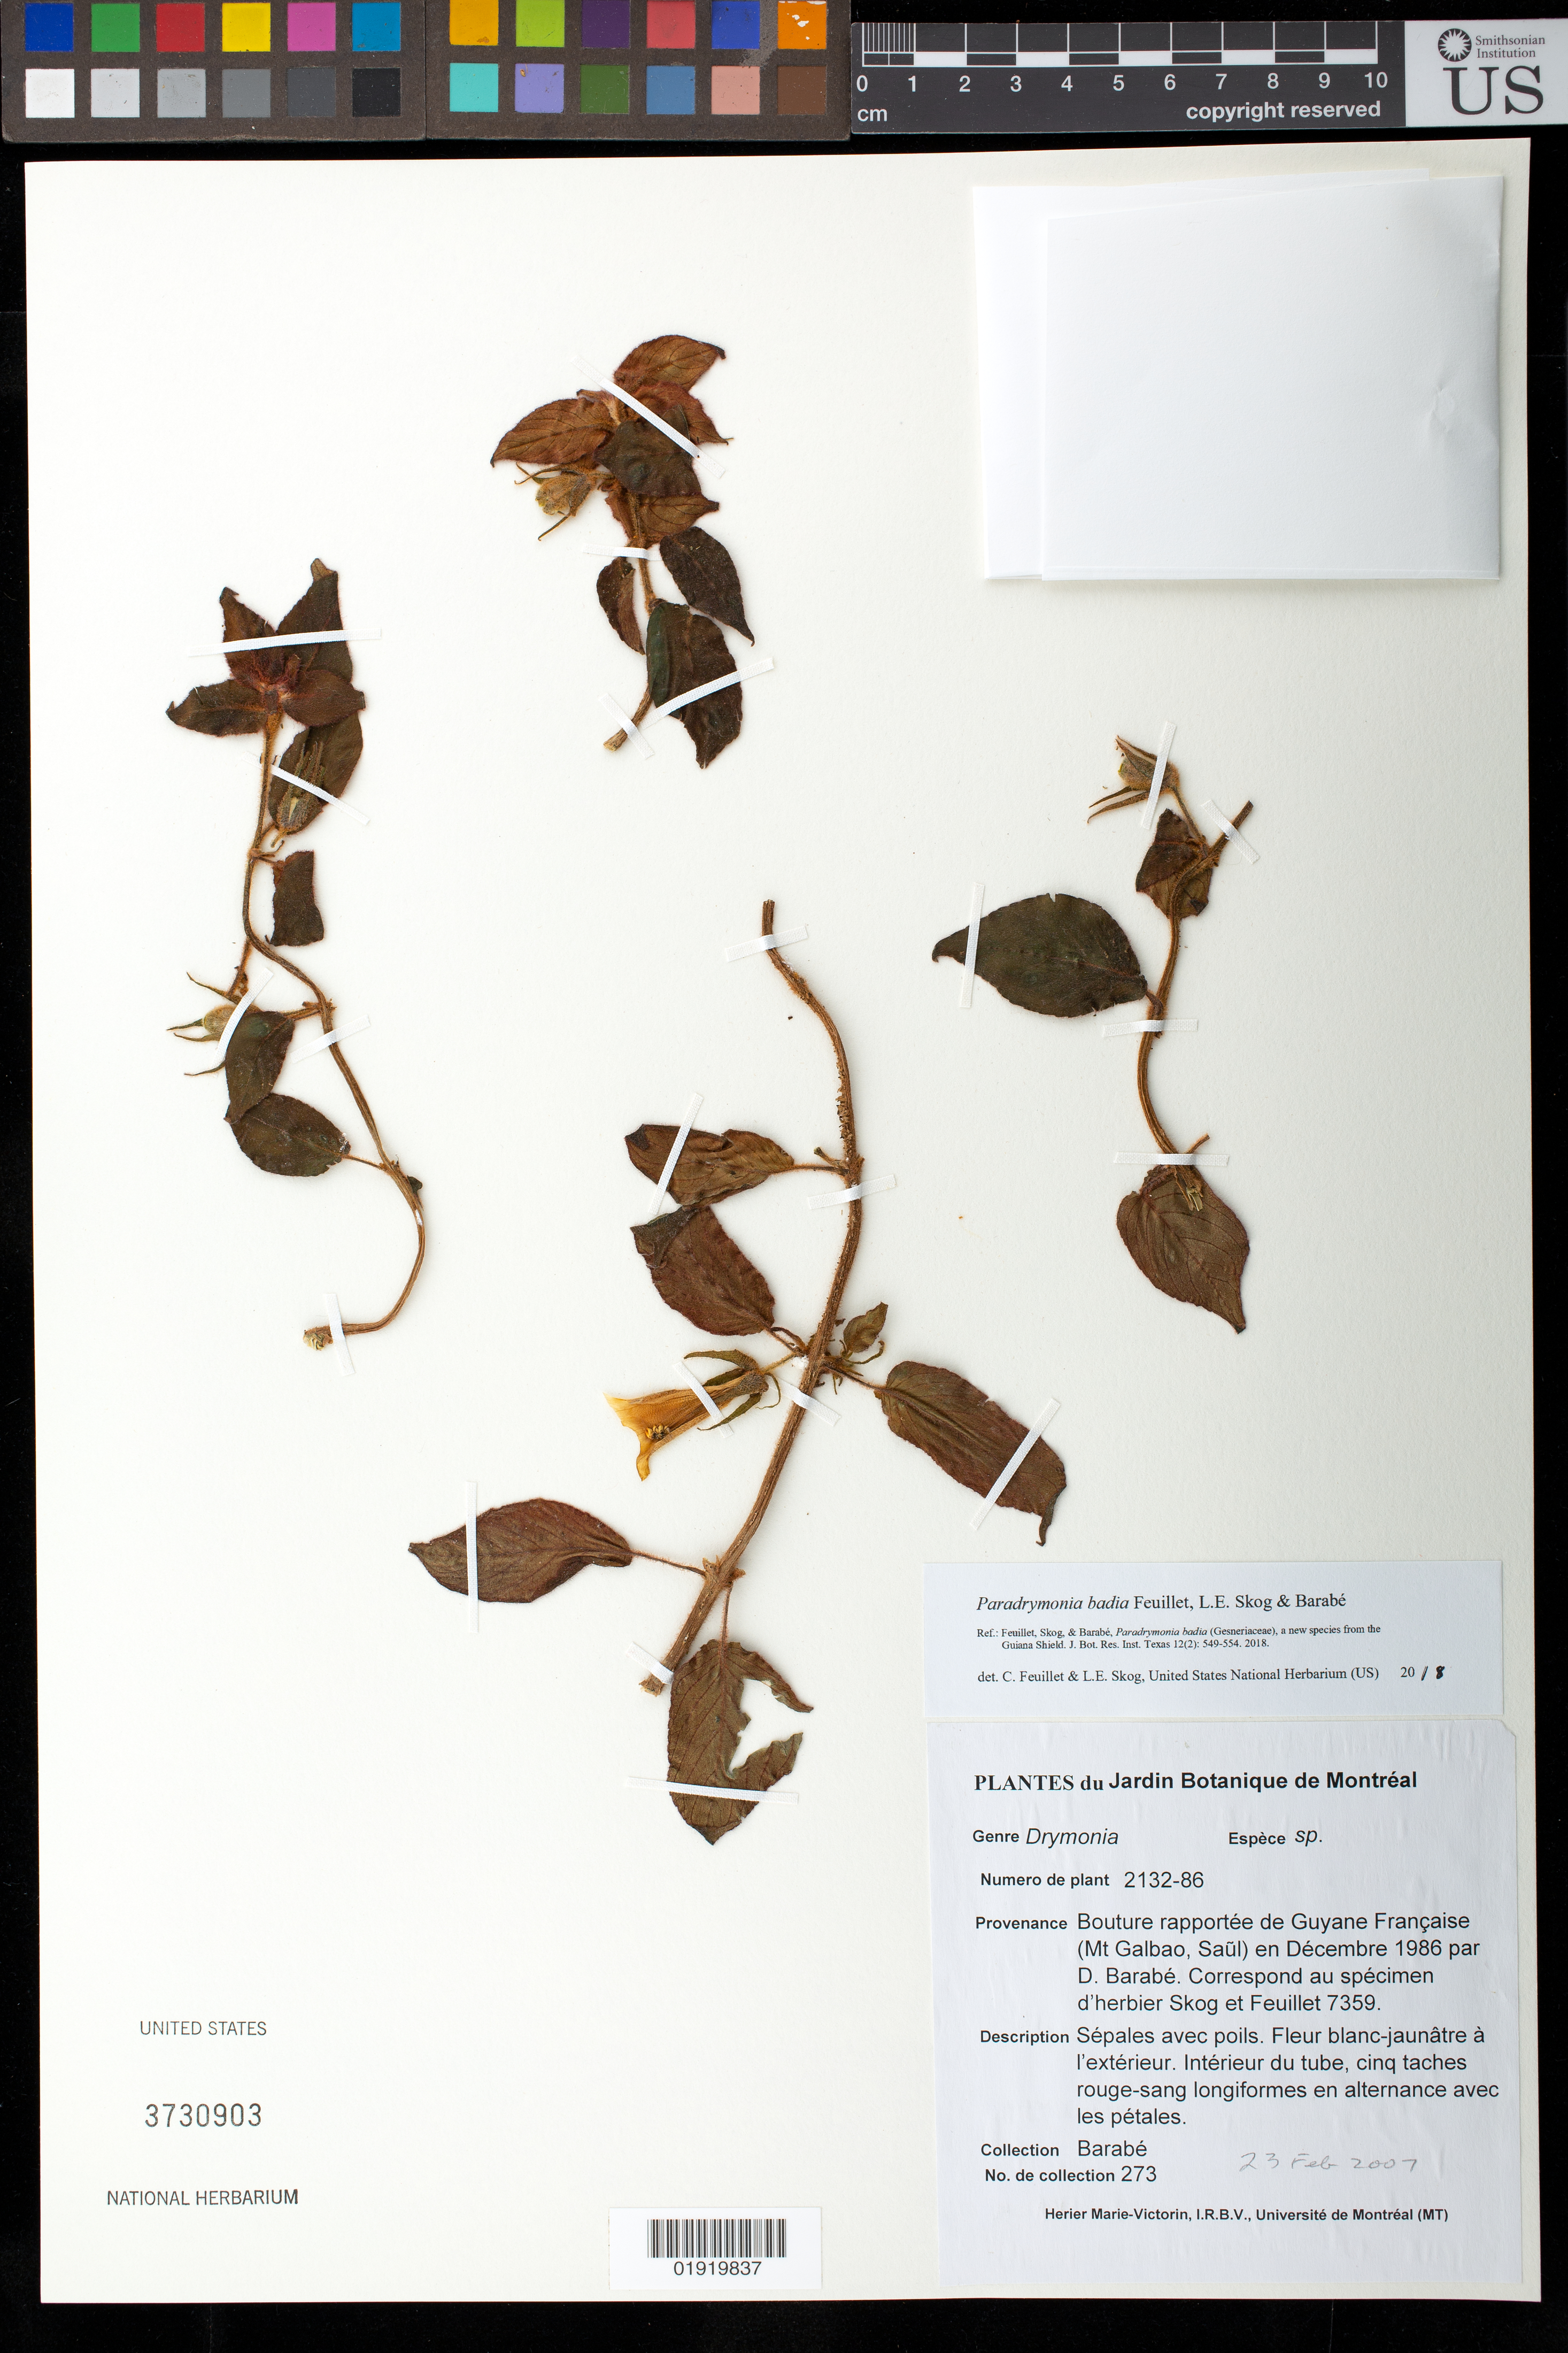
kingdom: Plantae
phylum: Tracheophyta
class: Magnoliopsida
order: Lamiales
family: Gesneriaceae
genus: Paradrymonia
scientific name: Paradrymonia badia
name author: Feuillet et al.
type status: Holotype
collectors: D. Barabé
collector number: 273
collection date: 2007-02-23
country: Canada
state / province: Quebec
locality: Cultivated, Jardin Botanique de Montréal [protologue: "TYPE. CANADA. QUEBEC: Specimens from greenhouse-grown plant cultivated at the Montréal Botanical Garden (accession no. 2132-86), “bouture rapportée de Guyane Française (Mt Galbao, Saül) en Décembre 1986 par D. Barabé,” 23 Feb 2007 (fide Barabé), D. Barabé 273(HOLOTYPE: US!; ISOTYPE: MT!). Note.—Origin of cultivated material: French Guiana, Saül Region, ascent of Monts Galbao from base at Mana River, 3°36'N, 53°17'W, 160–600 m, 8 Nov 1986, L.E. Skog, C. Feuillet, & A.Y. Rossman 7359 (CAY, US), and cuttings brought into cultivation in Montréal by D. Barabé.]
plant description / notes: Specimen made from plants cultivated at Jardin Botanique de Montréal. "Provenance: Bouture rapportée de Guyane Française (Mt. Galbao, Saul) in Décembre 1986 par D. Barabé. Correspond au spécimen d'herbier Skog et Feuillet 7359." Protologue, "TYPE. CANADA. QUEBEC: Specimens from greenhouse- grown plant cultivated at the Montréal Botanical Garden (accession no. 2132-86), “bouture rapportée de Guyane Française (Mt Galbao, Saül) en Décembre 1986 par D. Barabé,” 23 Feb 2007 (fide Barabé), D. Barabé 273 (HOLOTYPE: US!; ISOTYPE: MT!). Note.—Origin of cultivated material: French Guiana, Saül Region, ascent of Monts Galbao from base at Mana River, 3°36'N, 53°17'W, 160–600 m, 8 Nov 1986, L.E. Skog, C. Feuillet, & A.Y. Rossman 7359 (CAY, US), and cuttings brought into cultivation in Montréal by D. Barabé." [Corresponds to living material cultivated as Paradrymonia campostyla at US as USBRG 1986-169 (JKB Dec 2018)]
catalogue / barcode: US 3730903